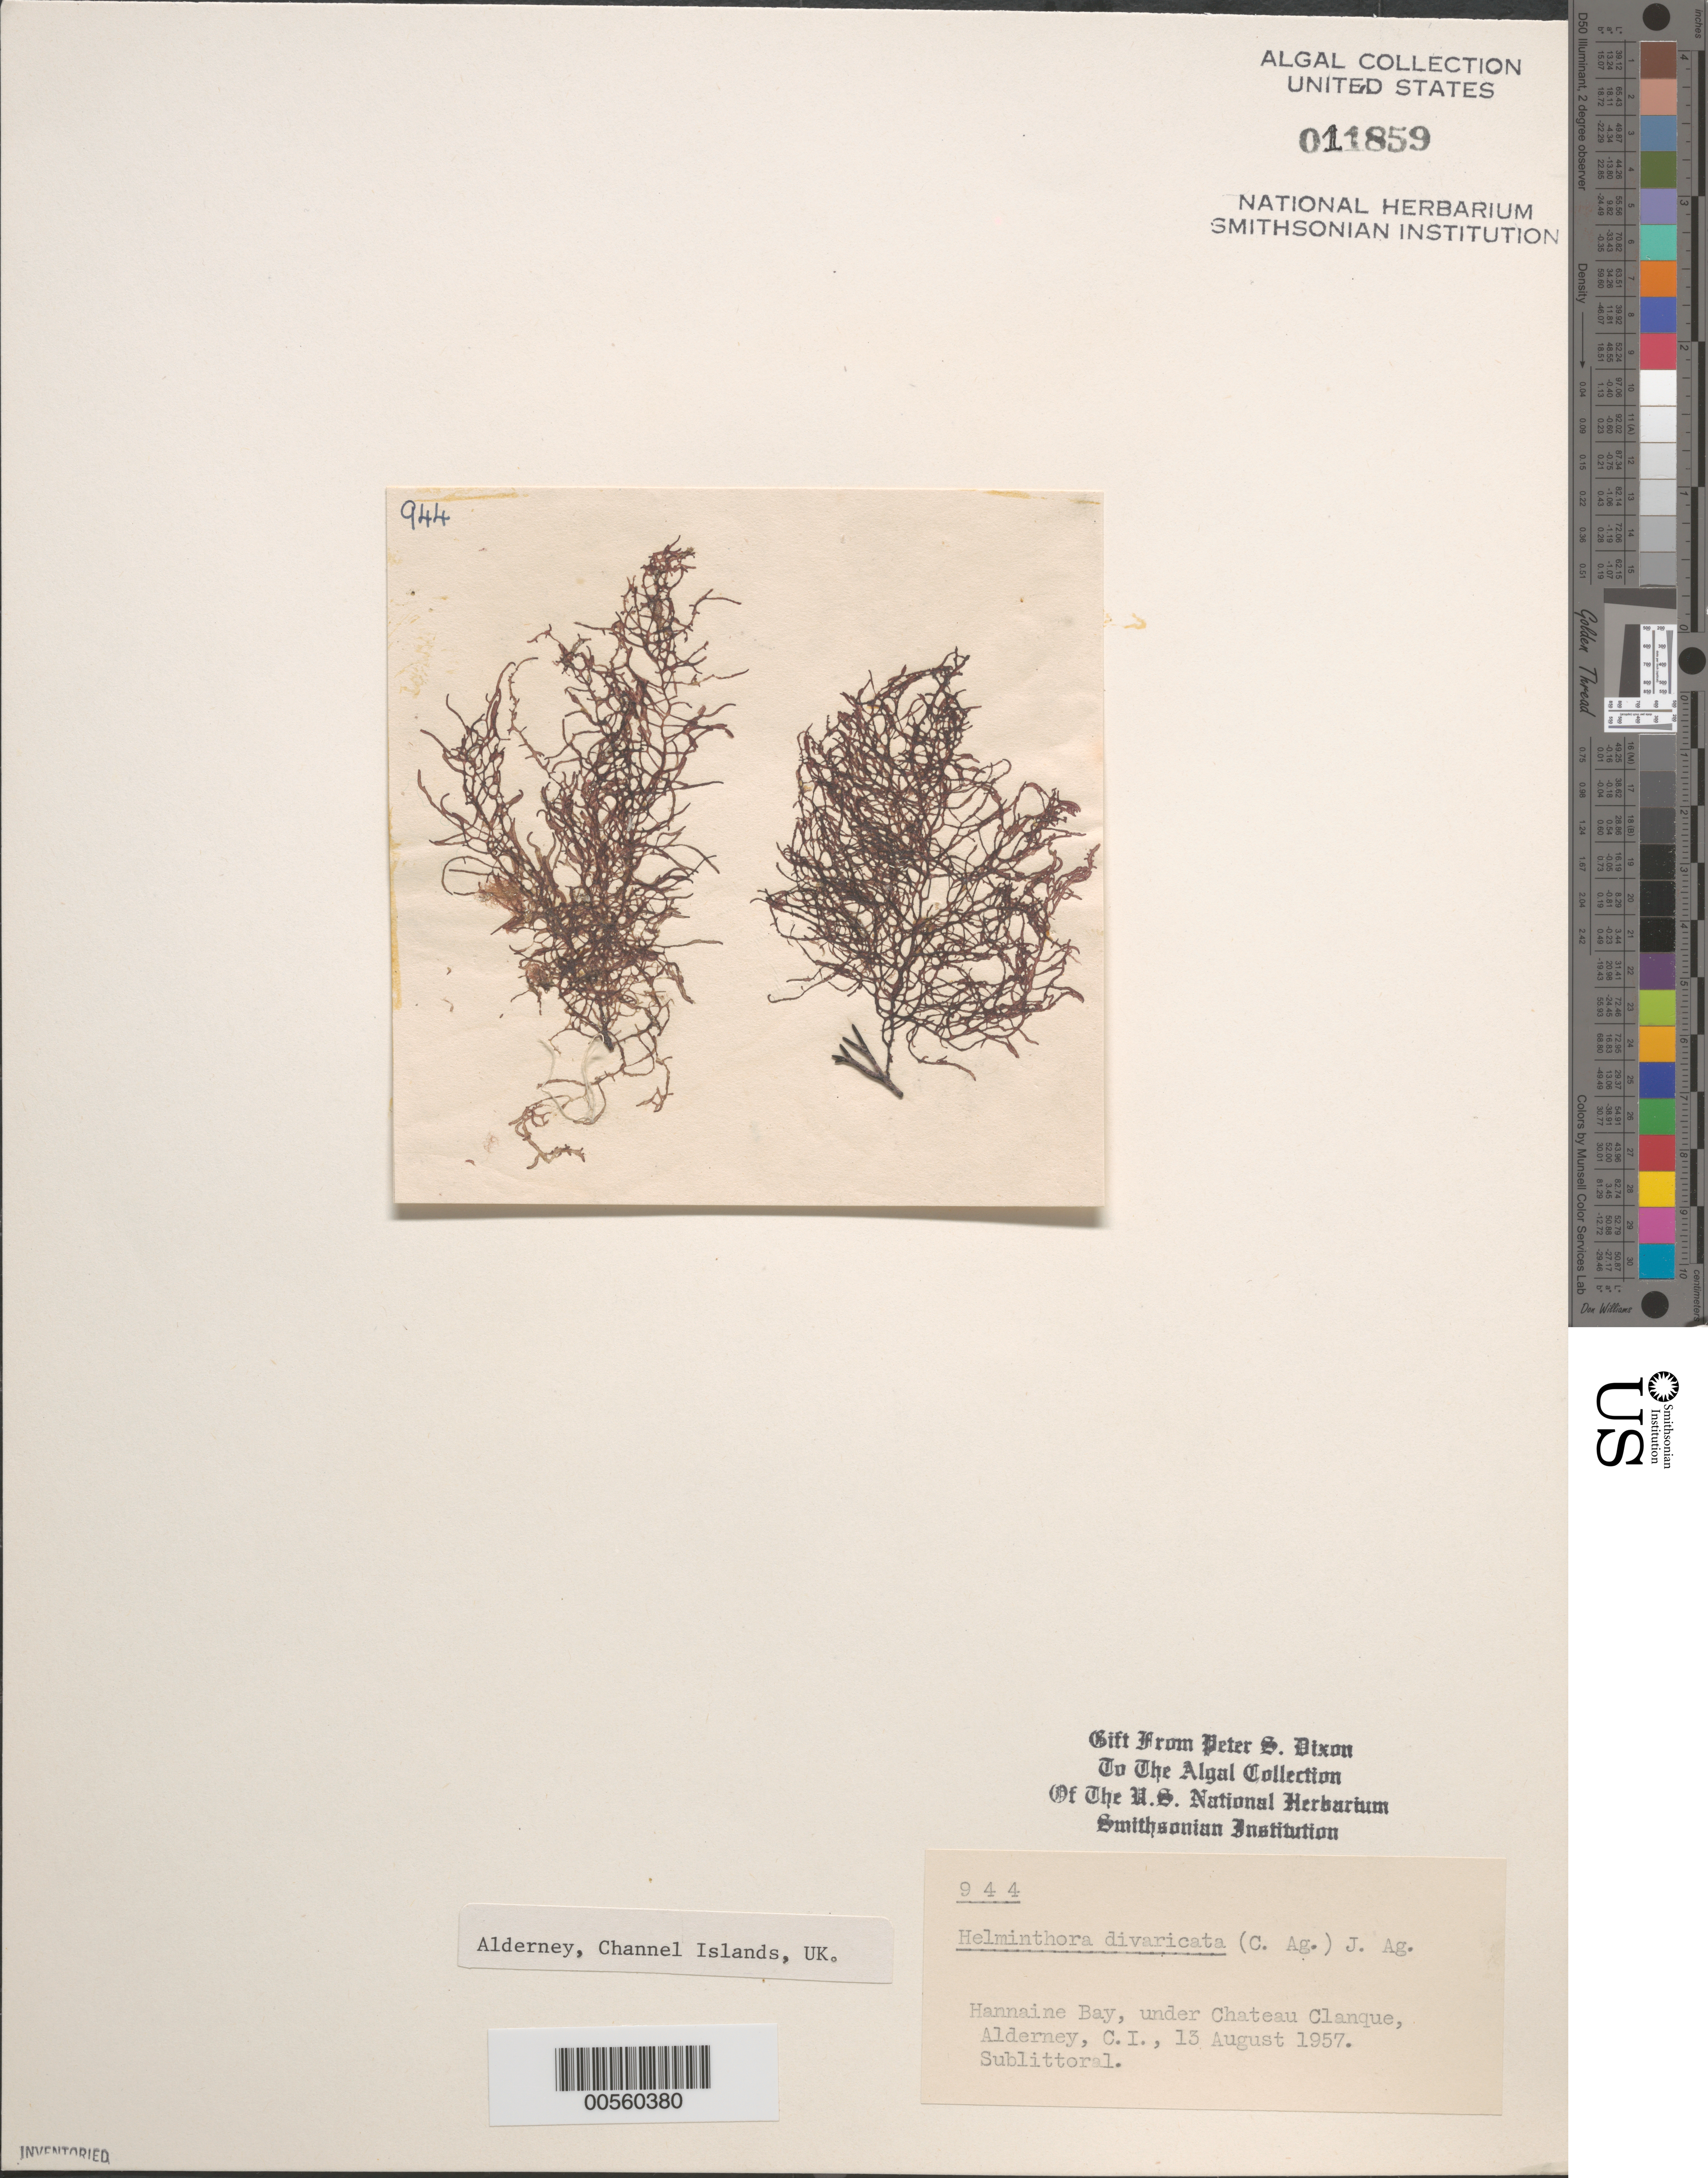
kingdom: Plantae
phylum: Rhodophyta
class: Florideophyceae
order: Nemaliales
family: Liagoraceae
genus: Helminthora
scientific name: Helminthora divaricata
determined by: Dixon, P. S.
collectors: P. S. Dixon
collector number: PSD 944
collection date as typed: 13 Aug 1957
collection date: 1957-08-13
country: United Kingdom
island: Alderney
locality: Channel Islands. Bailiwick of Guernsey. Hannaine Bay, under Chateau Clanque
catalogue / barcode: US 11859